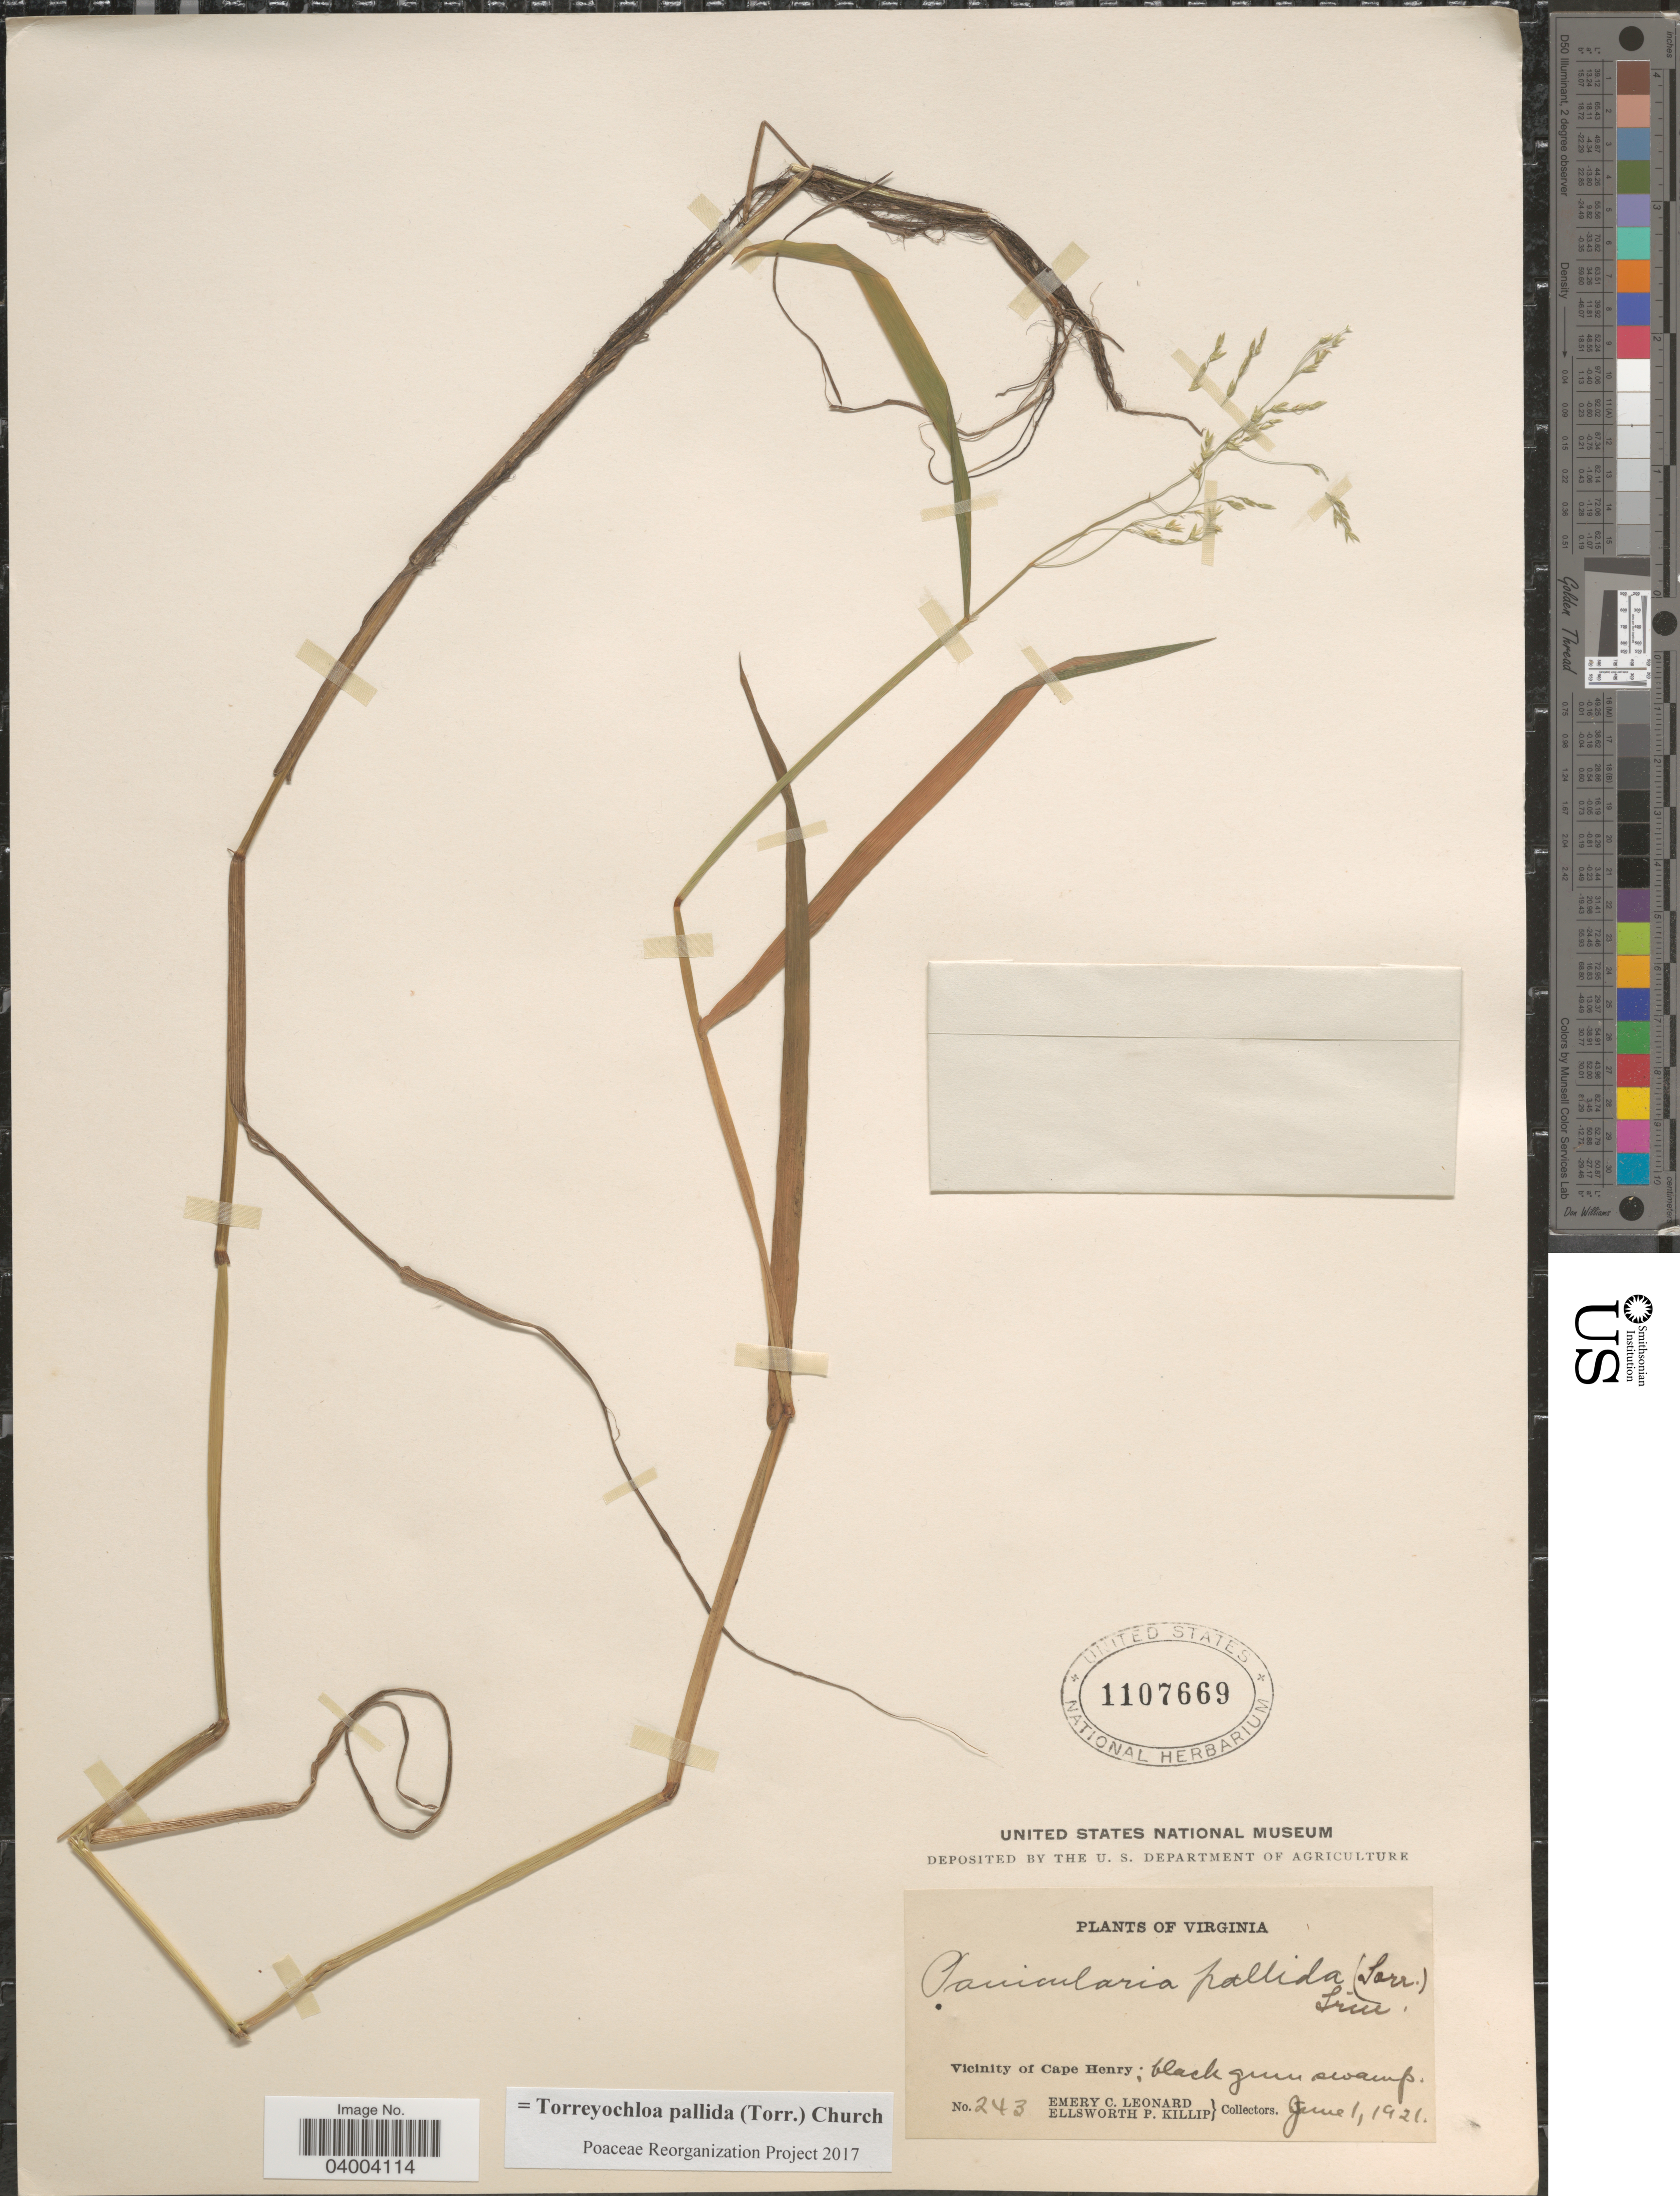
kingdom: Plantae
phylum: Tracheophyta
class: Liliopsida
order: Poales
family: Poaceae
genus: Torreyochloa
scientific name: Torreyochloa pallida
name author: (Torr.) G.L. Church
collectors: E. C. Leonard & E. P. Killip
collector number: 243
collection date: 1921-06-01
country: United States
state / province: Virginia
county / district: City of Virginia Beach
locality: Vicinity of Cape Henry.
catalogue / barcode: US 1107669